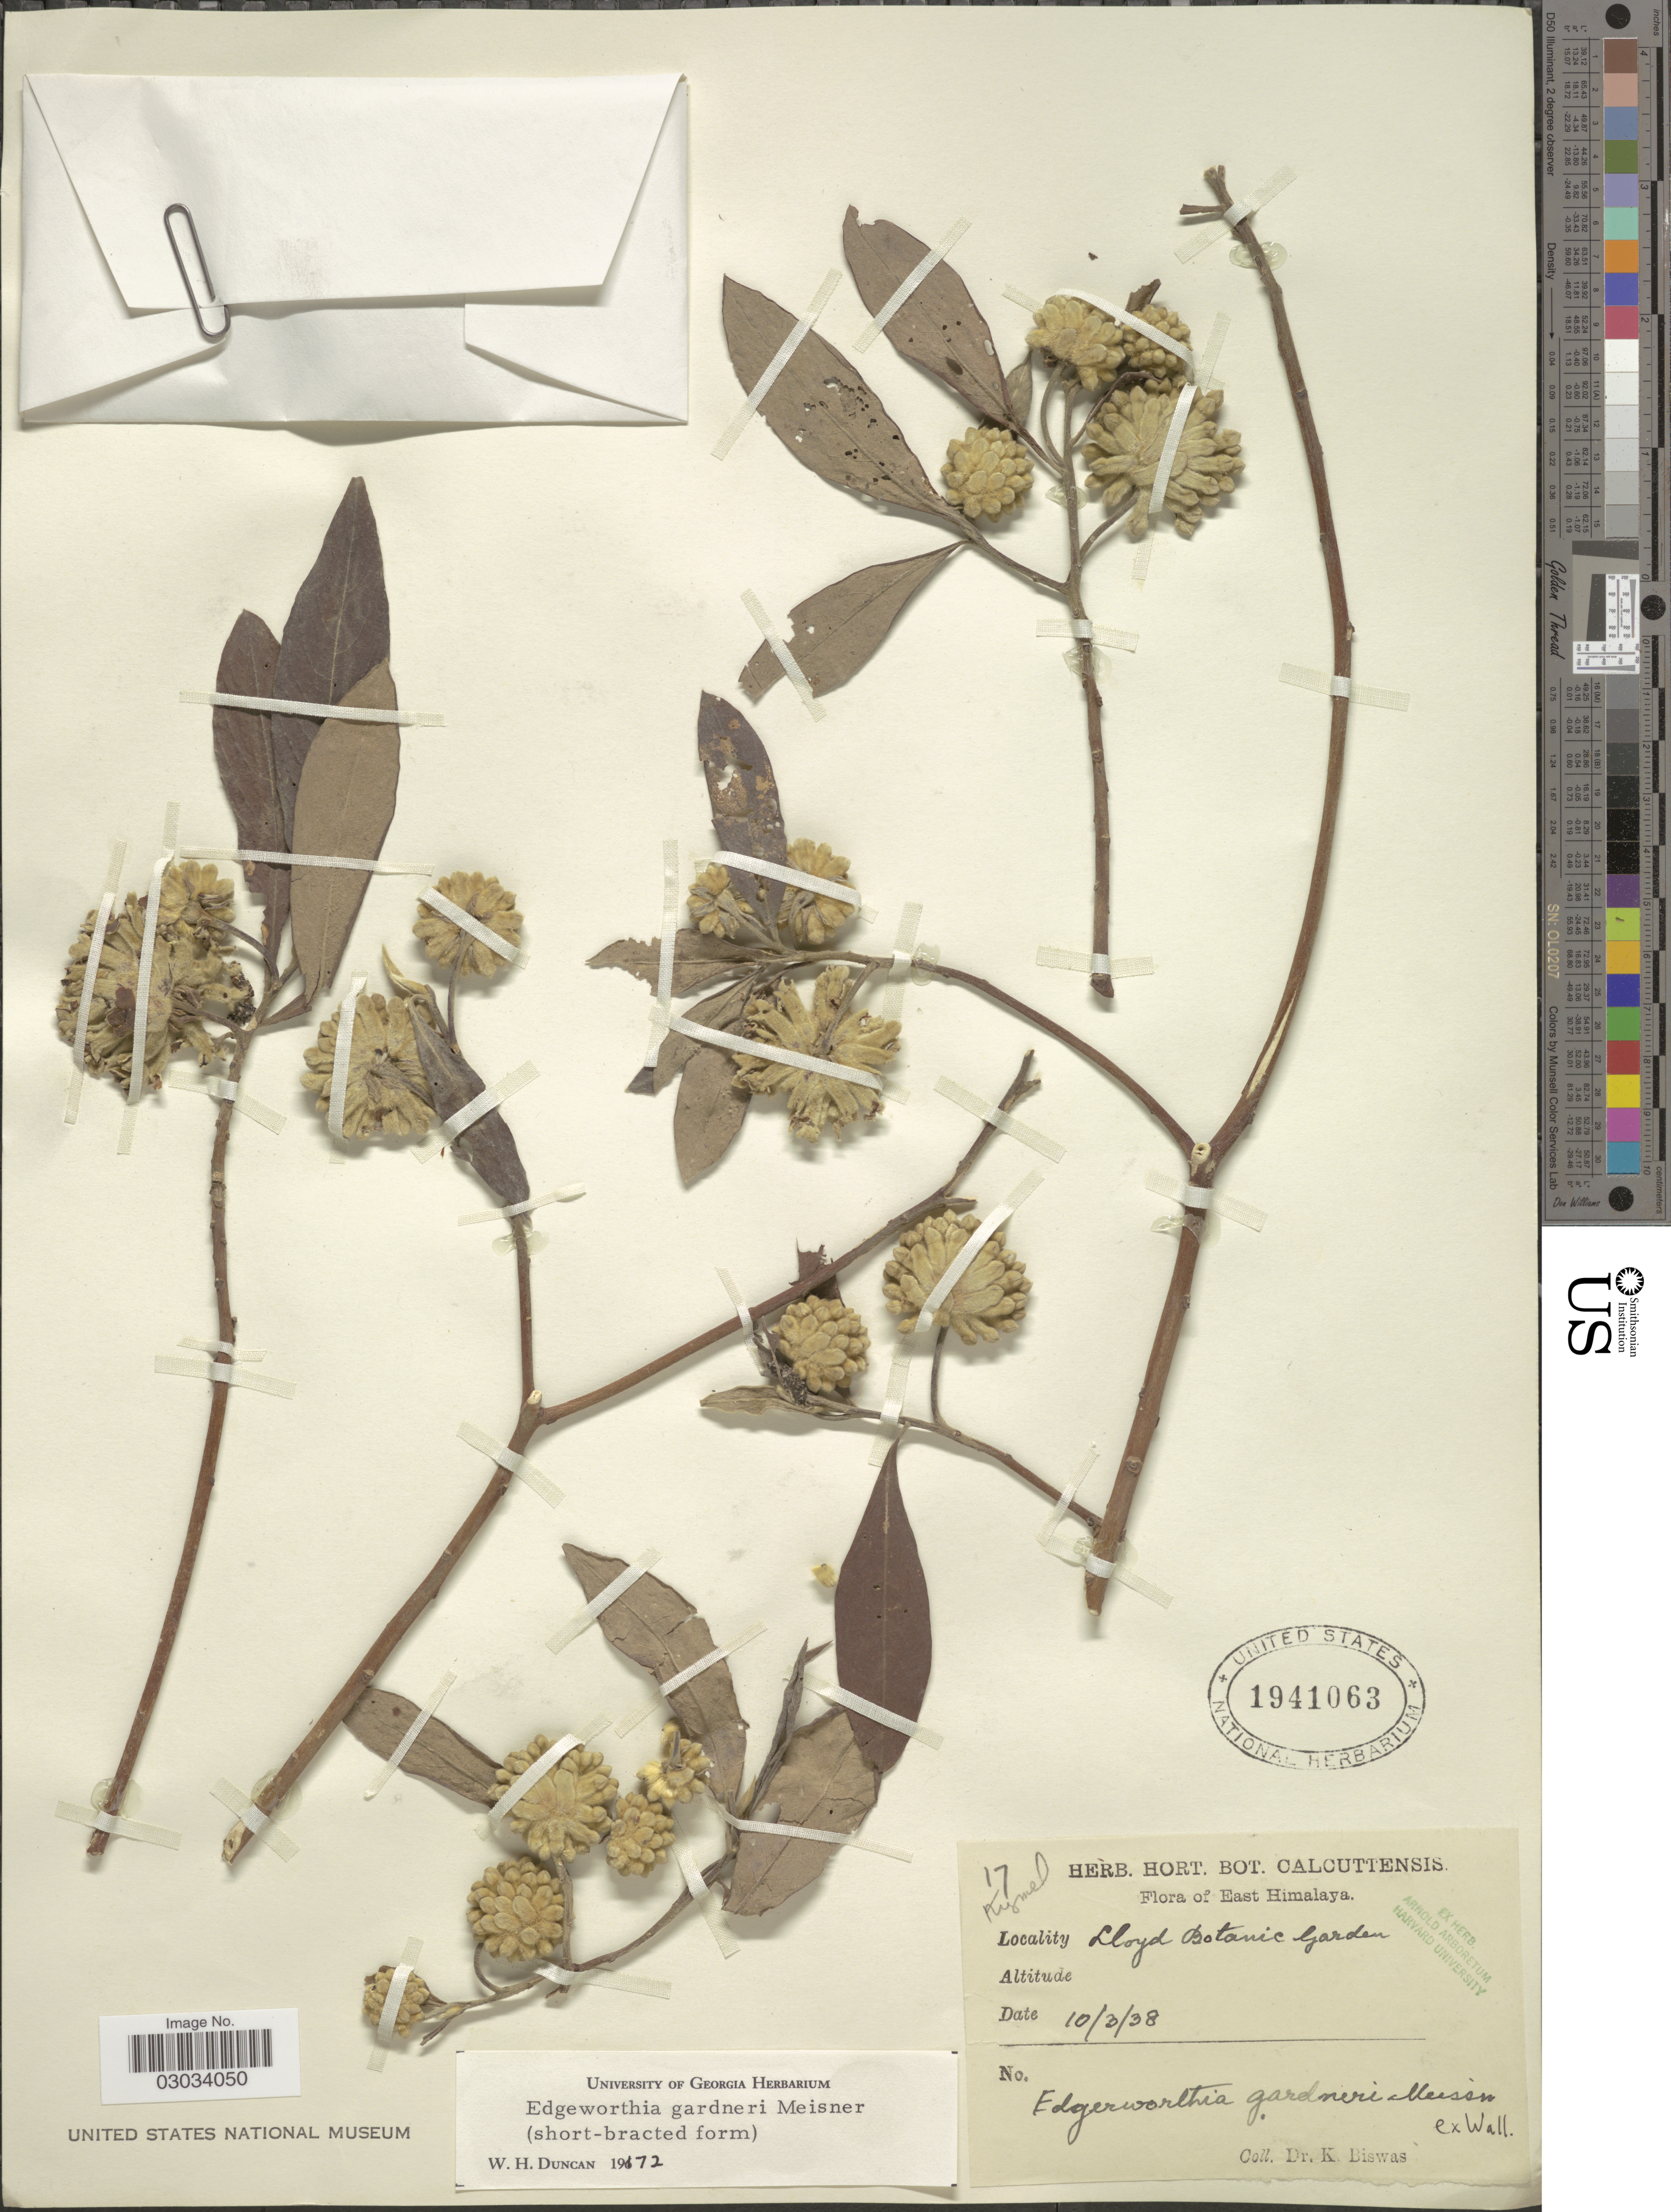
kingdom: Plantae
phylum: Tracheophyta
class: Magnoliopsida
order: Malvales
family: Thymelaeaceae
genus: Edgeworthia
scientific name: Edgeworthia gardneri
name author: Meisn.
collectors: K. Biswas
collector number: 17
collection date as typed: Transcribed d/m/y: 10/3/38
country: India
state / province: West Bengal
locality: East Himalaya. Lloyd Botanic Garden.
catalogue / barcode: US 1941063